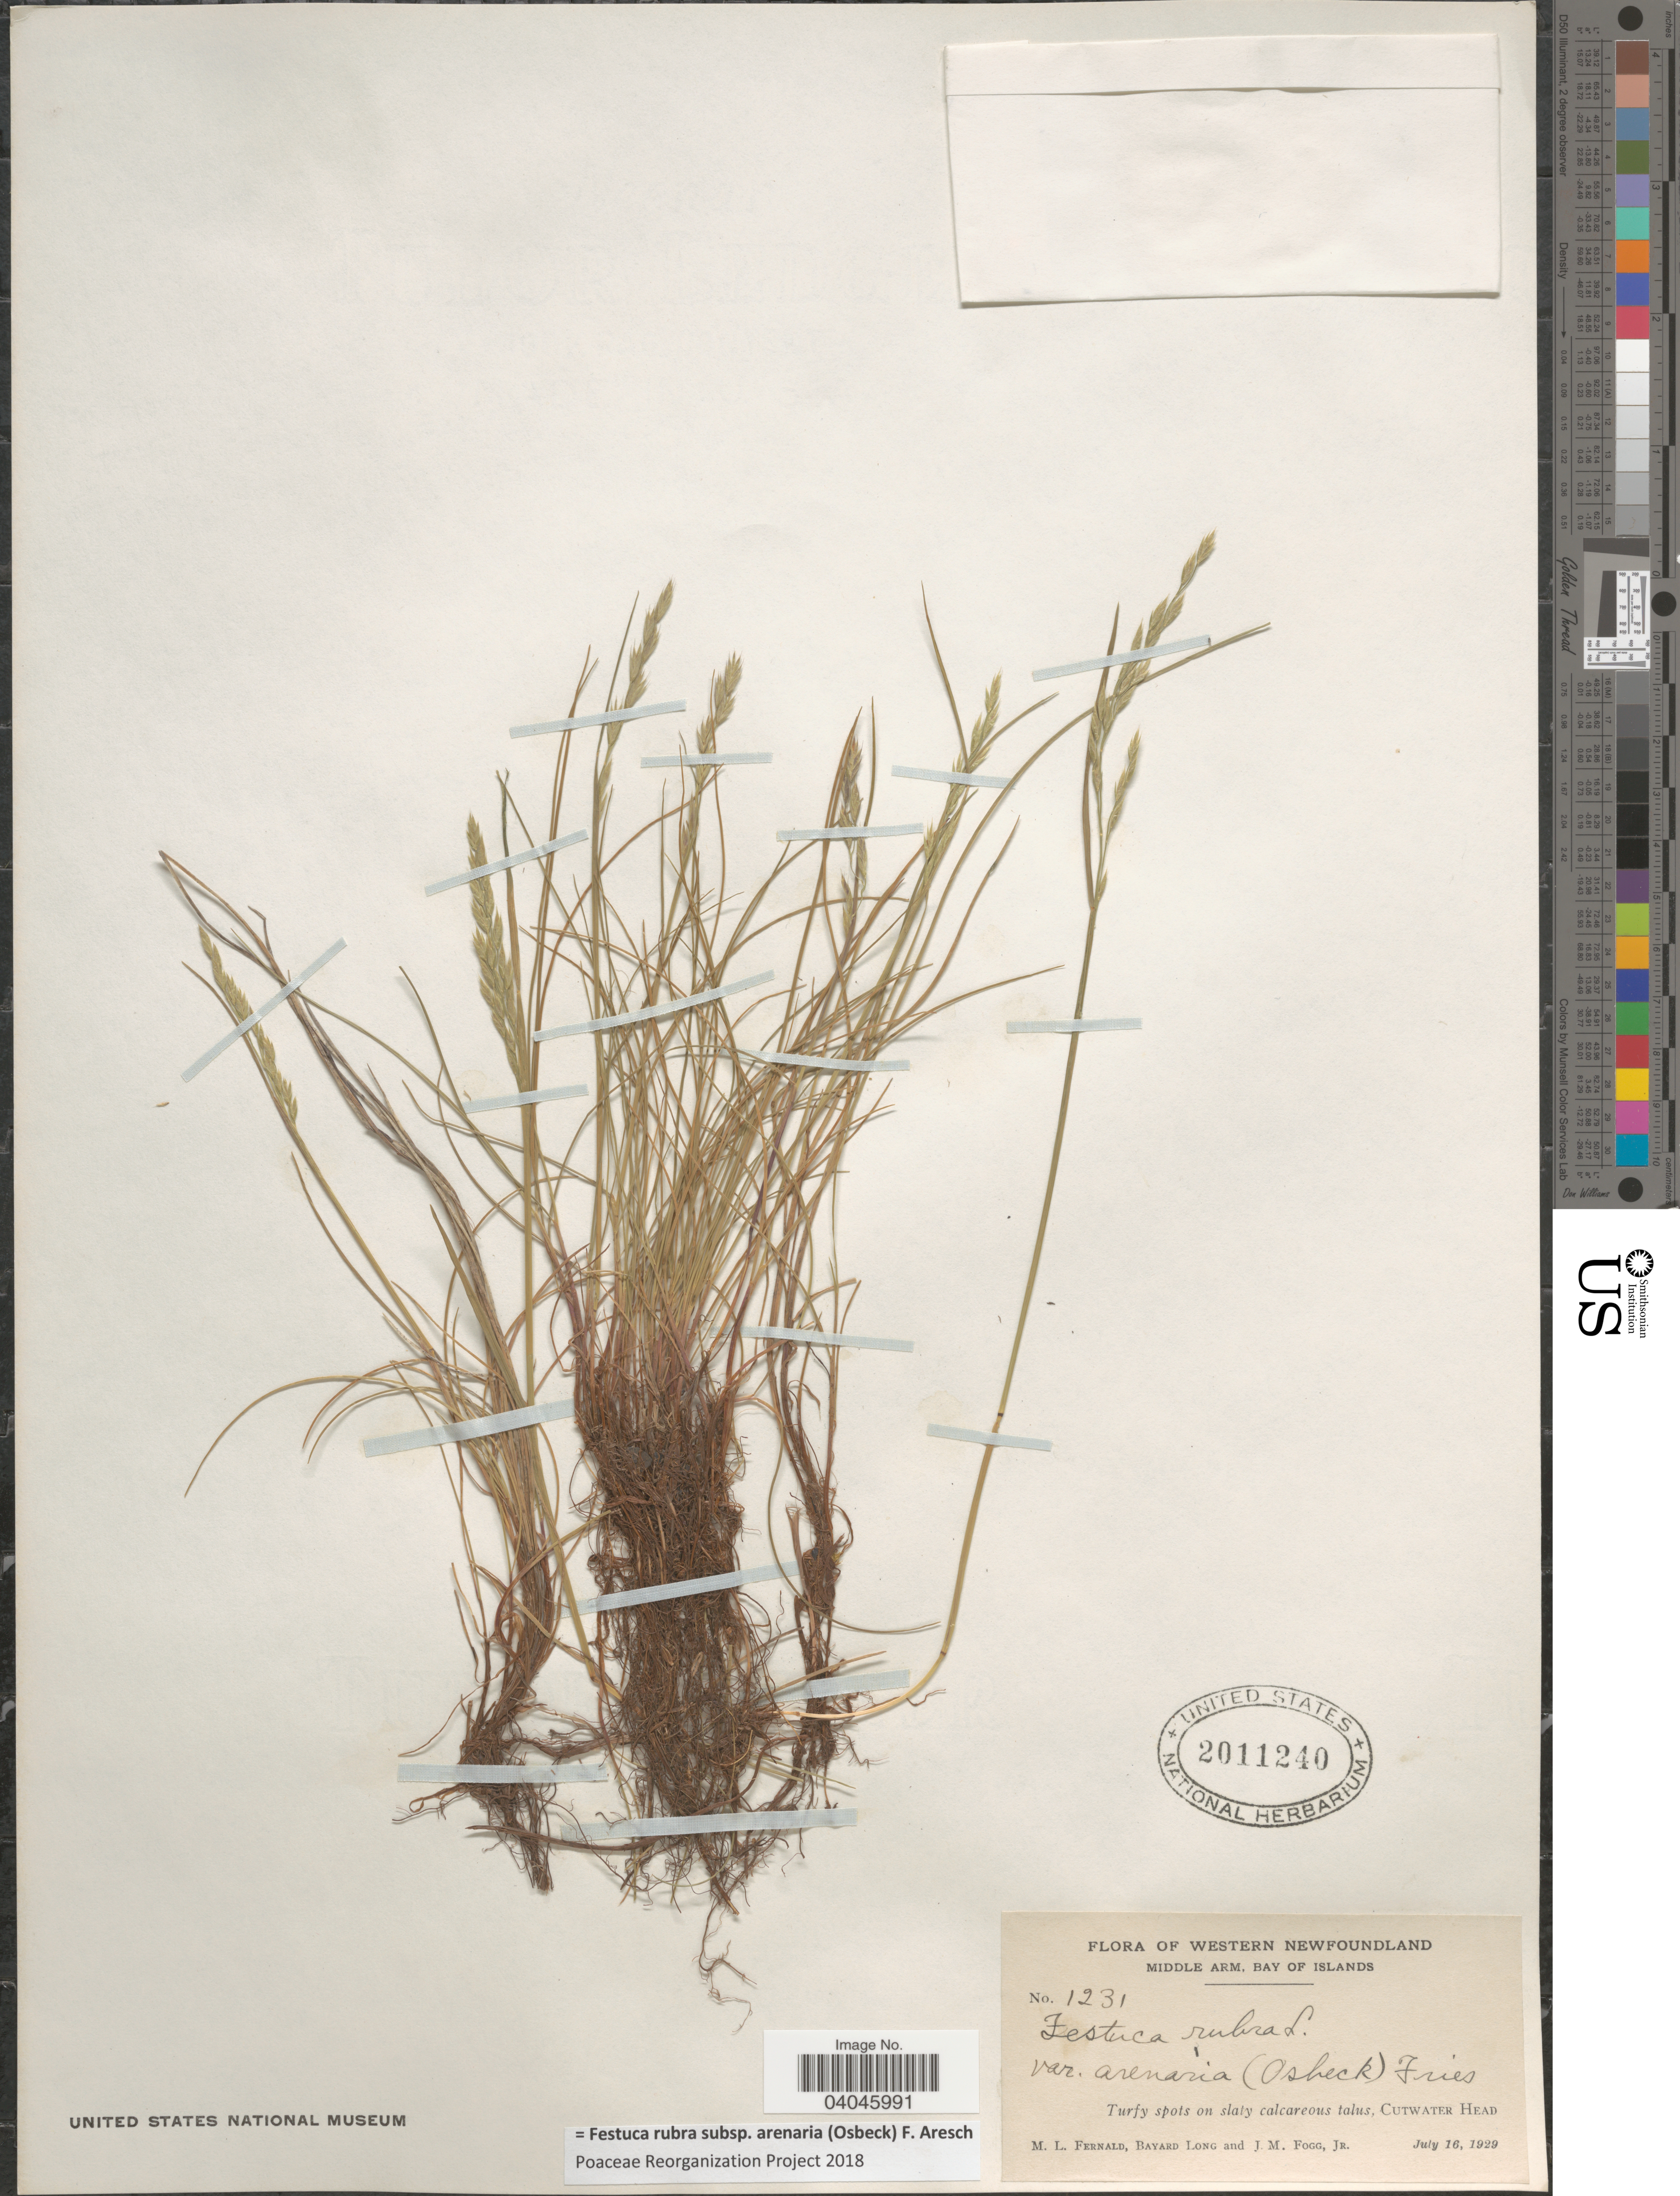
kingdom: Plantae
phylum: Tracheophyta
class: Liliopsida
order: Poales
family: Poaceae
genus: Festuca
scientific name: Festuca rubra subsp. arenaria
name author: (Osbeck) F. Aresch.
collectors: M. L. Fernald, B. Long & J. Fogg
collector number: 1231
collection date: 1929-07-16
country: Canada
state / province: Newfoundland and Labrador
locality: Western Newfoundland. Middle Arm, Bay of Islands. Cutwater Head.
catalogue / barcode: US 2011240